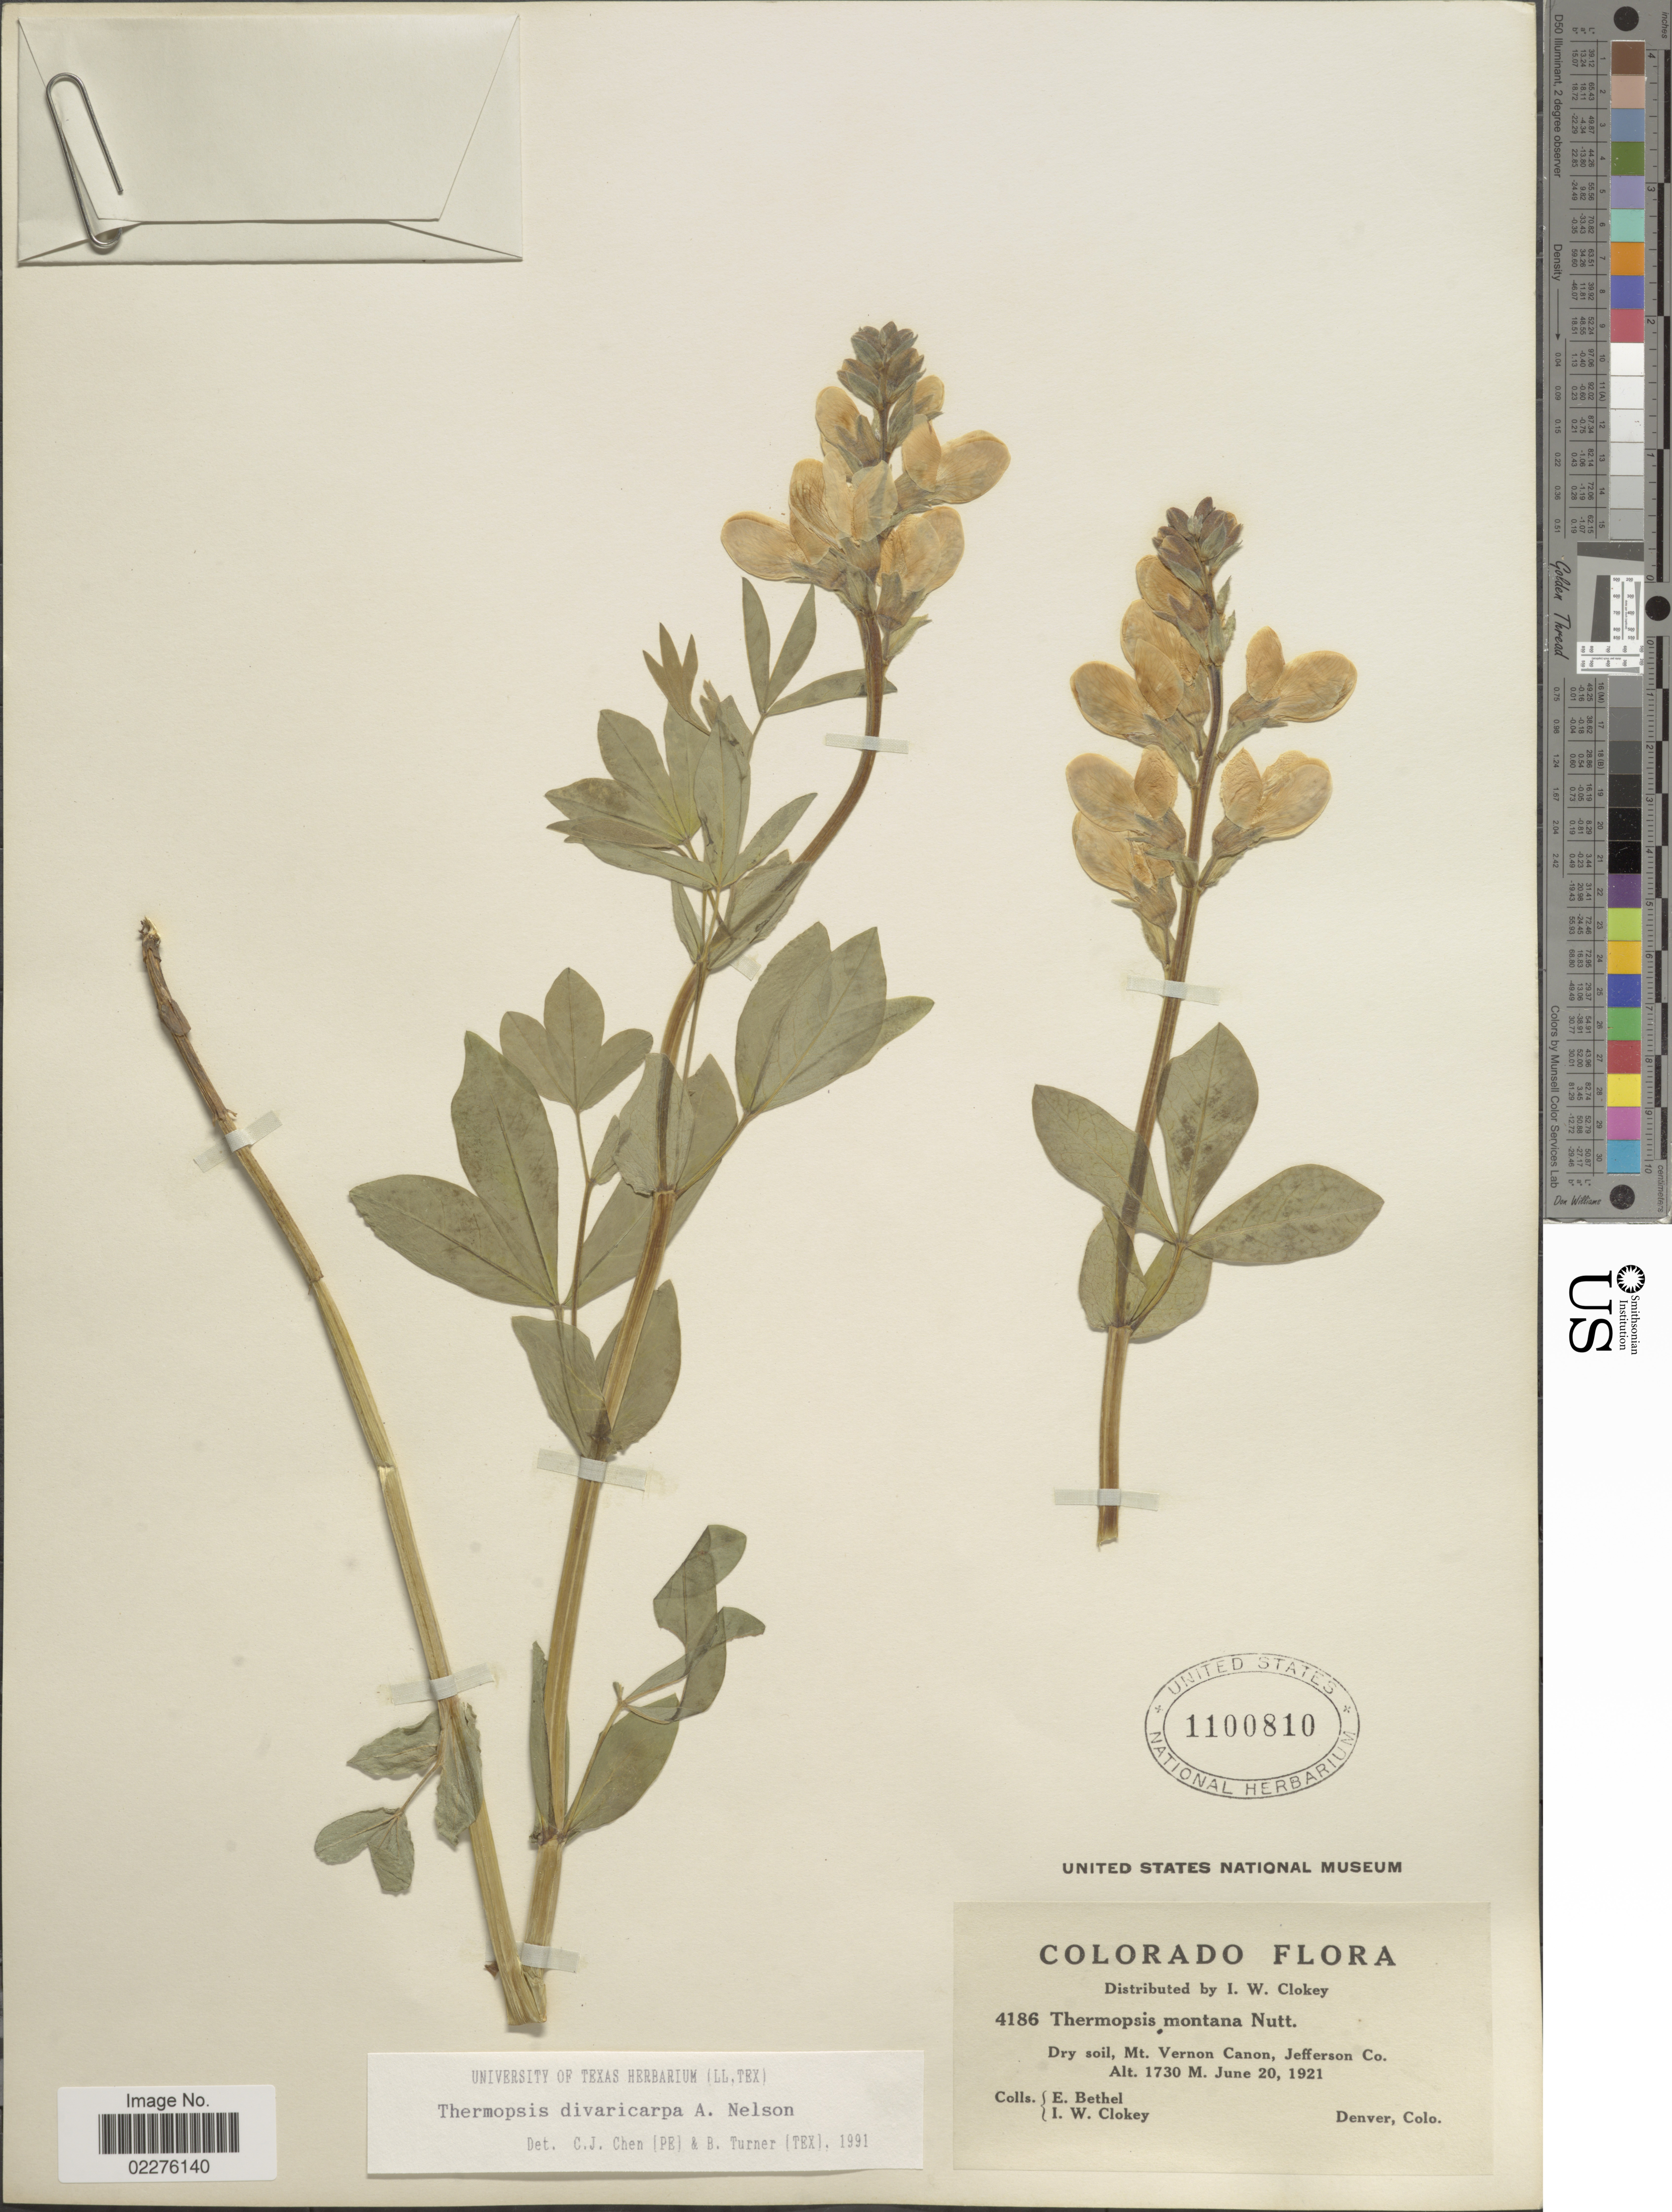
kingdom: Plantae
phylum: Tracheophyta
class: Magnoliopsida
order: Fabales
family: Fabaceae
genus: Thermopsis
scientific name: Thermopsis divaricarpa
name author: A. Nelson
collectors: E. Bethel & I. W. Clokey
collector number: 4186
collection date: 1921-06-20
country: United States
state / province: Colorado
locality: Dry soil, Mt Vernon Canon, Jefferson Co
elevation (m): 1730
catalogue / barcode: US 1100810